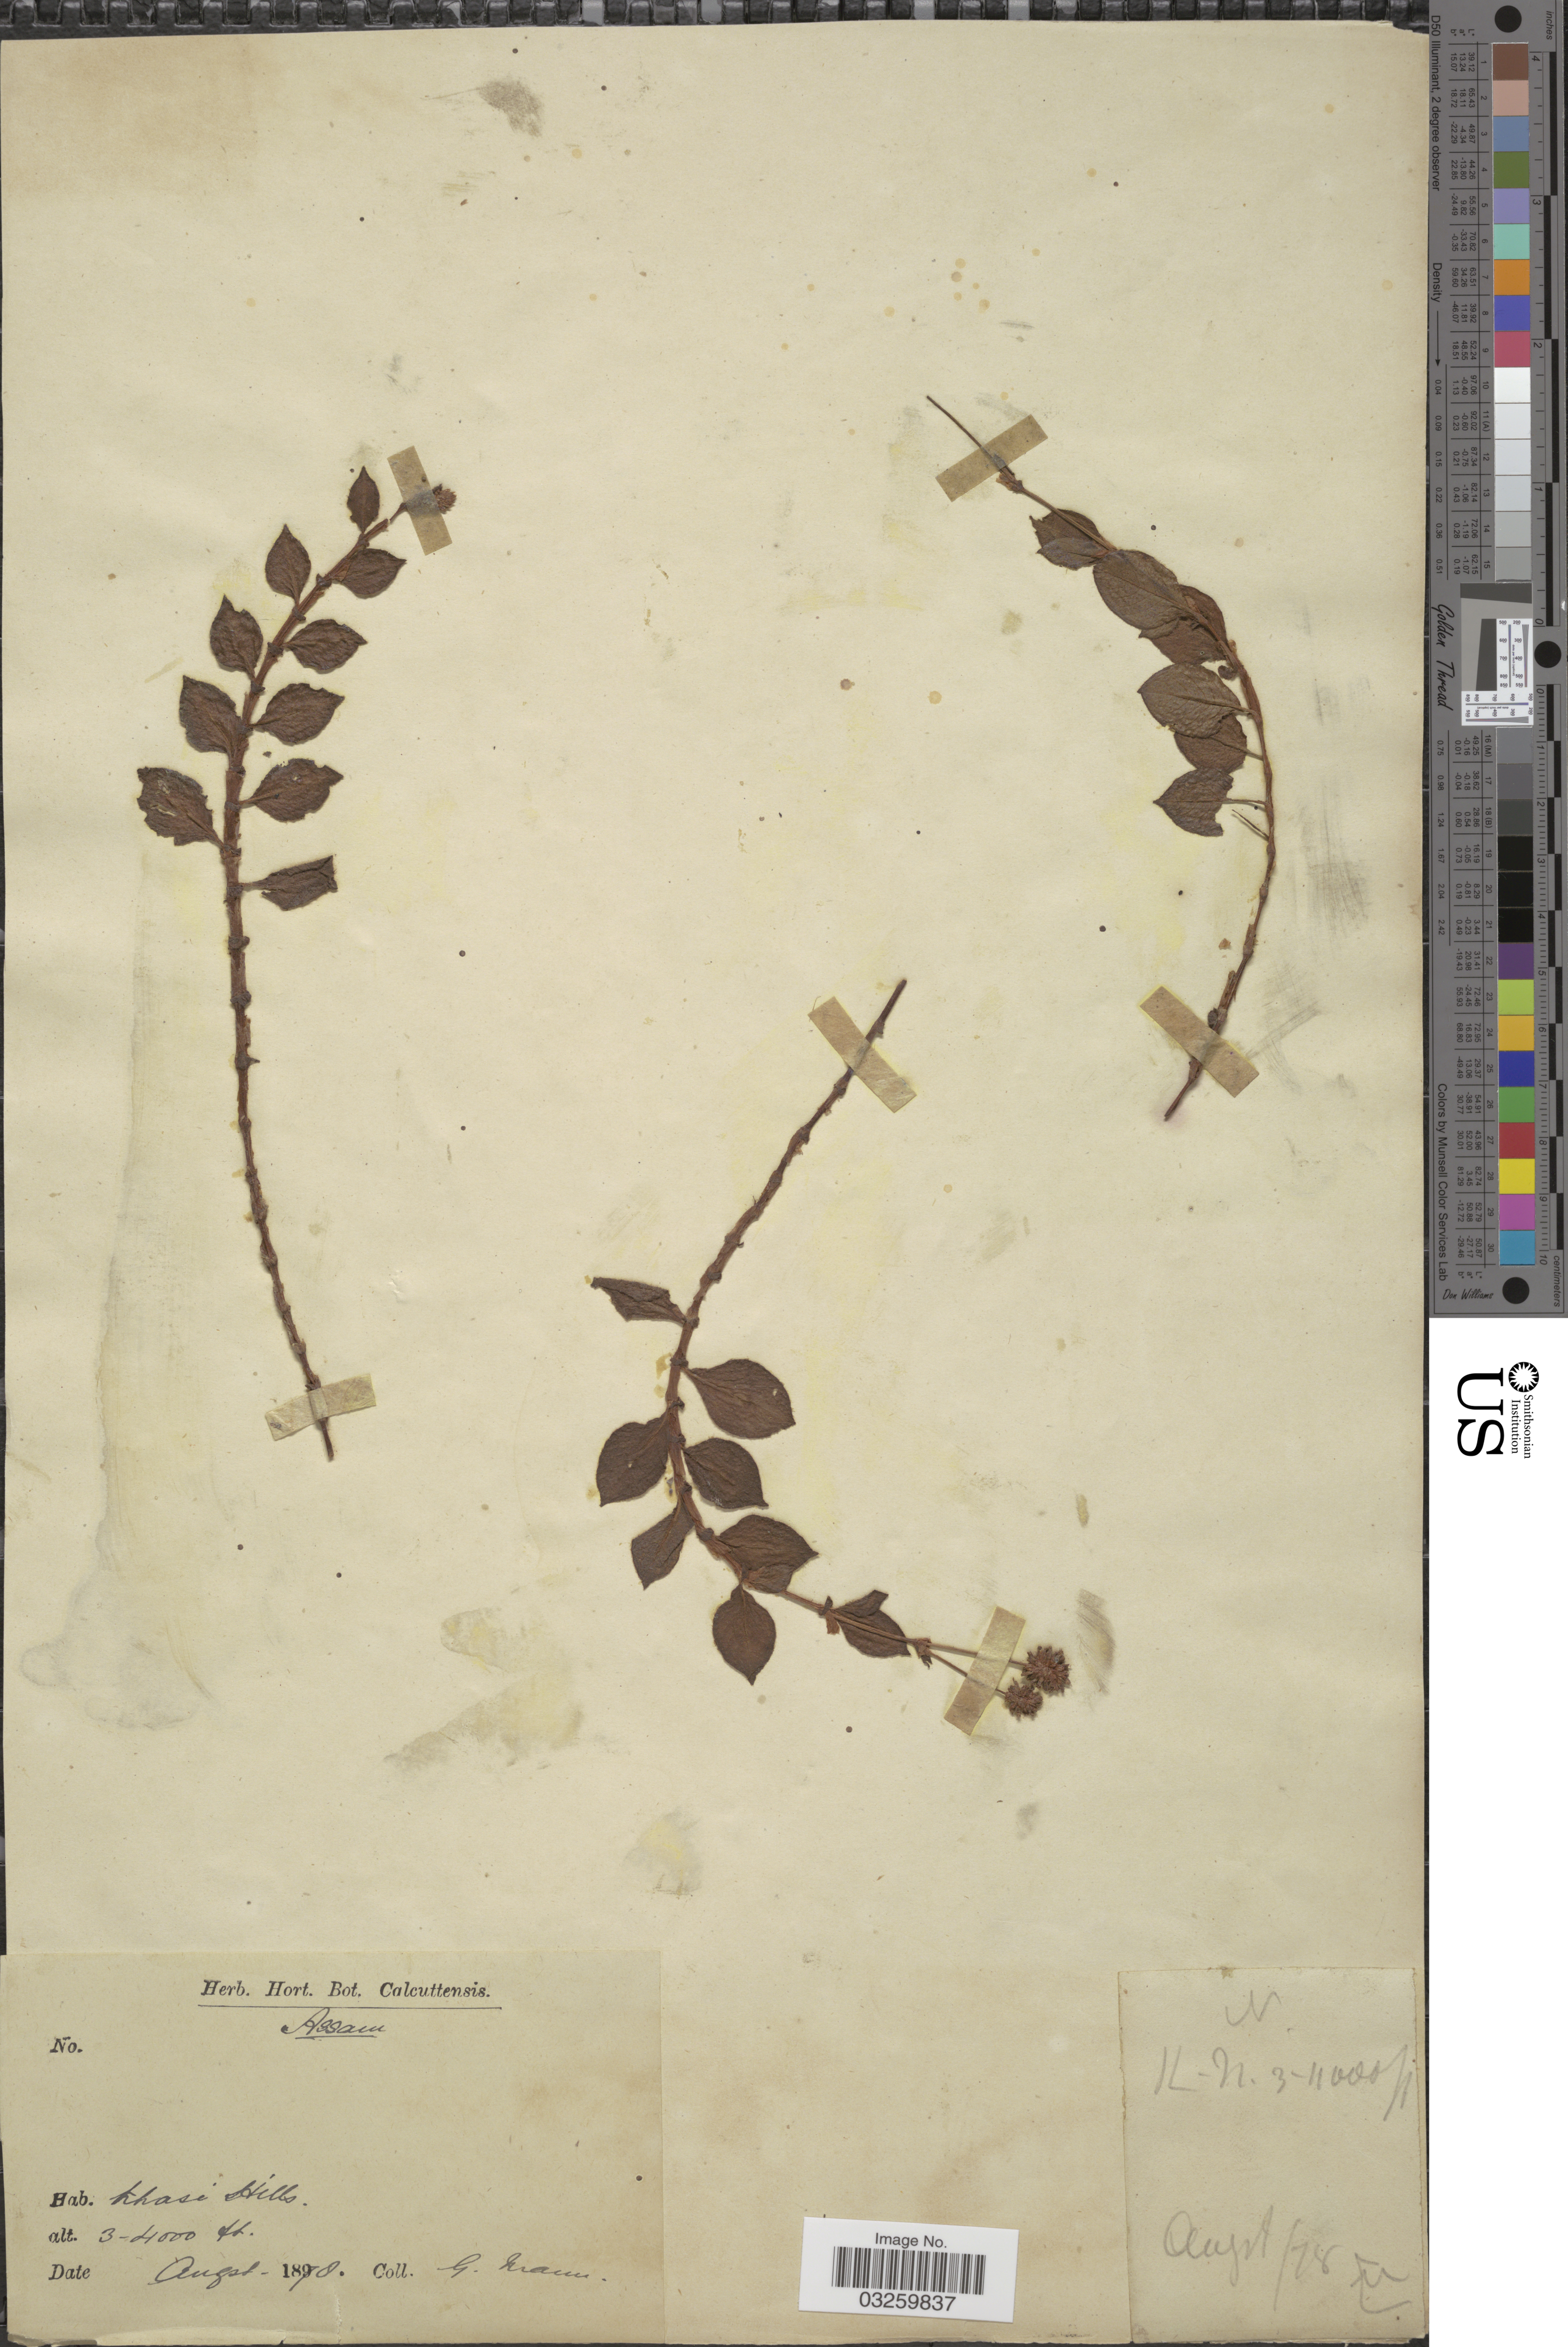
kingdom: Plantae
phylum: Tracheophyta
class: Magnoliopsida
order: Caryophyllales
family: Polygonaceae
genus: Polygonum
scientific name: Polygonum sp.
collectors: G. Mann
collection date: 1878-08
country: India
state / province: Meghalaya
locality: Khasi Hills.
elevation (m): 914